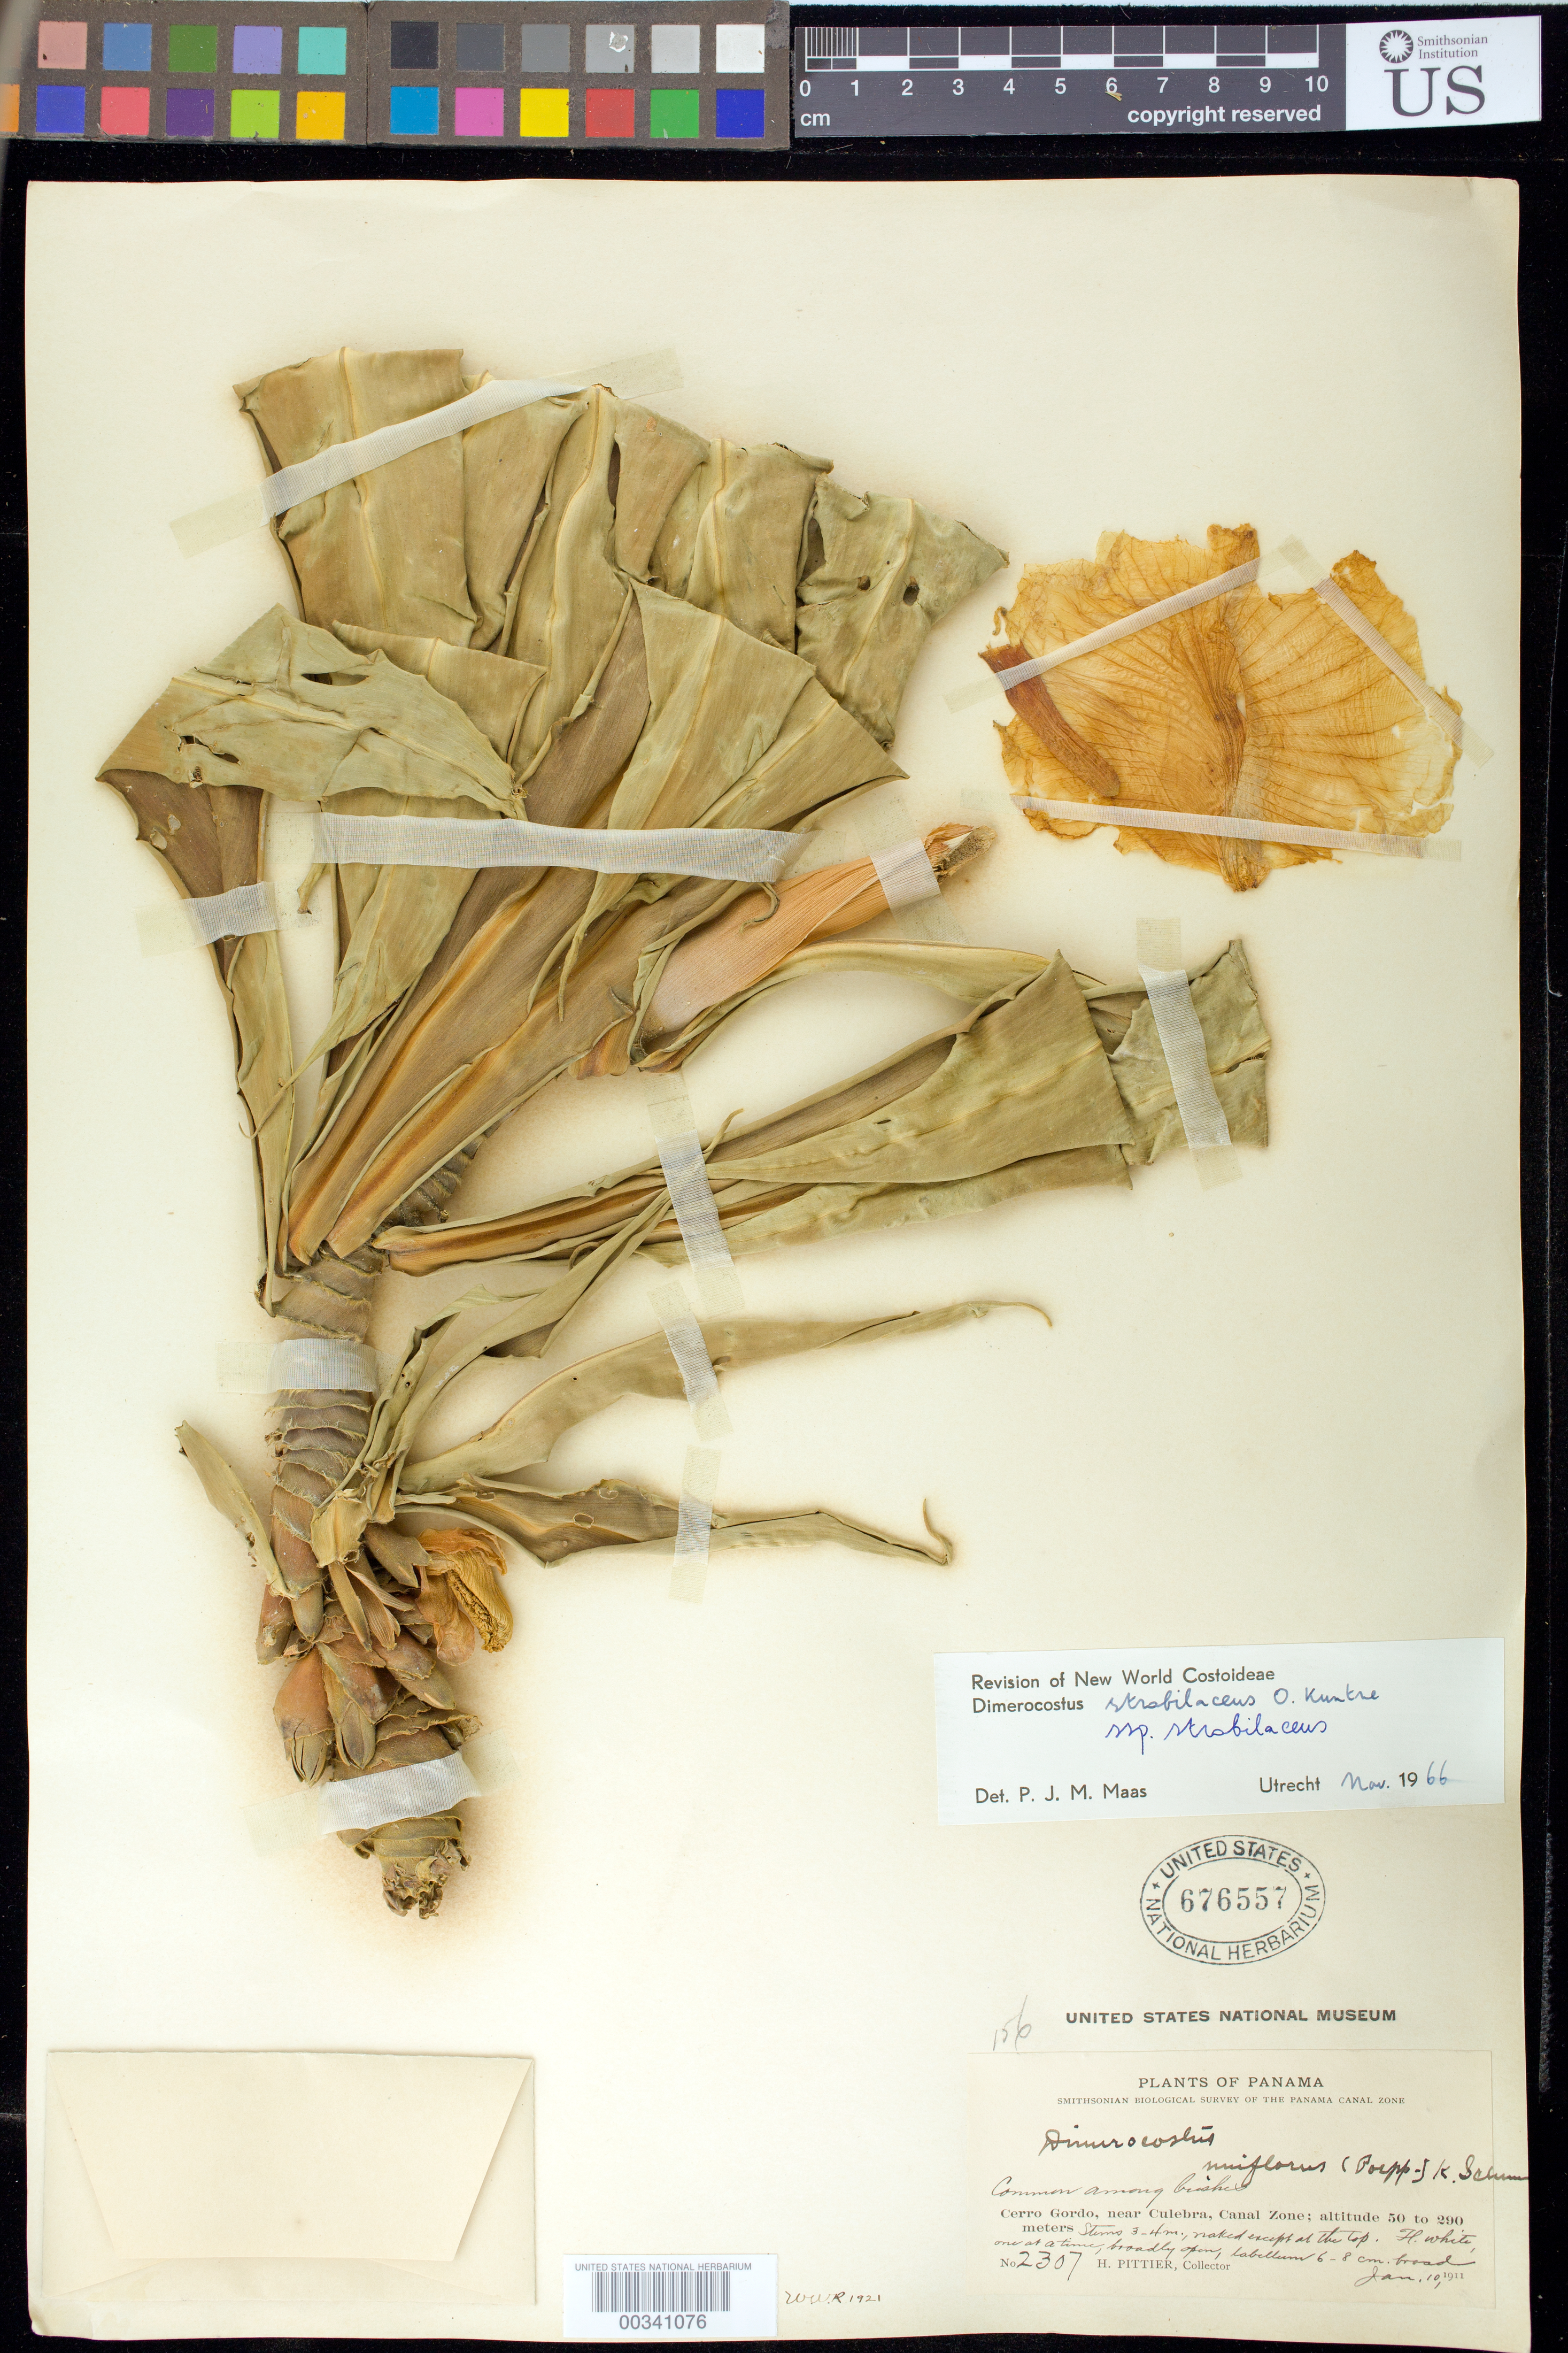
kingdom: Plantae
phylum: Tracheophyta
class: Liliopsida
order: Zingiberales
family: Costaceae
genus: Dimerocostus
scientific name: Dimerocostus strobilaceus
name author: Kuntze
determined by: Maas, Paul J. M.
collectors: H. F. Pittier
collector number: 2307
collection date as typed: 10 Jan 1911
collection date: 1911-01-10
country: Panama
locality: Cerro Gordo; near Culebra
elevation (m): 50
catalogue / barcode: US 676557